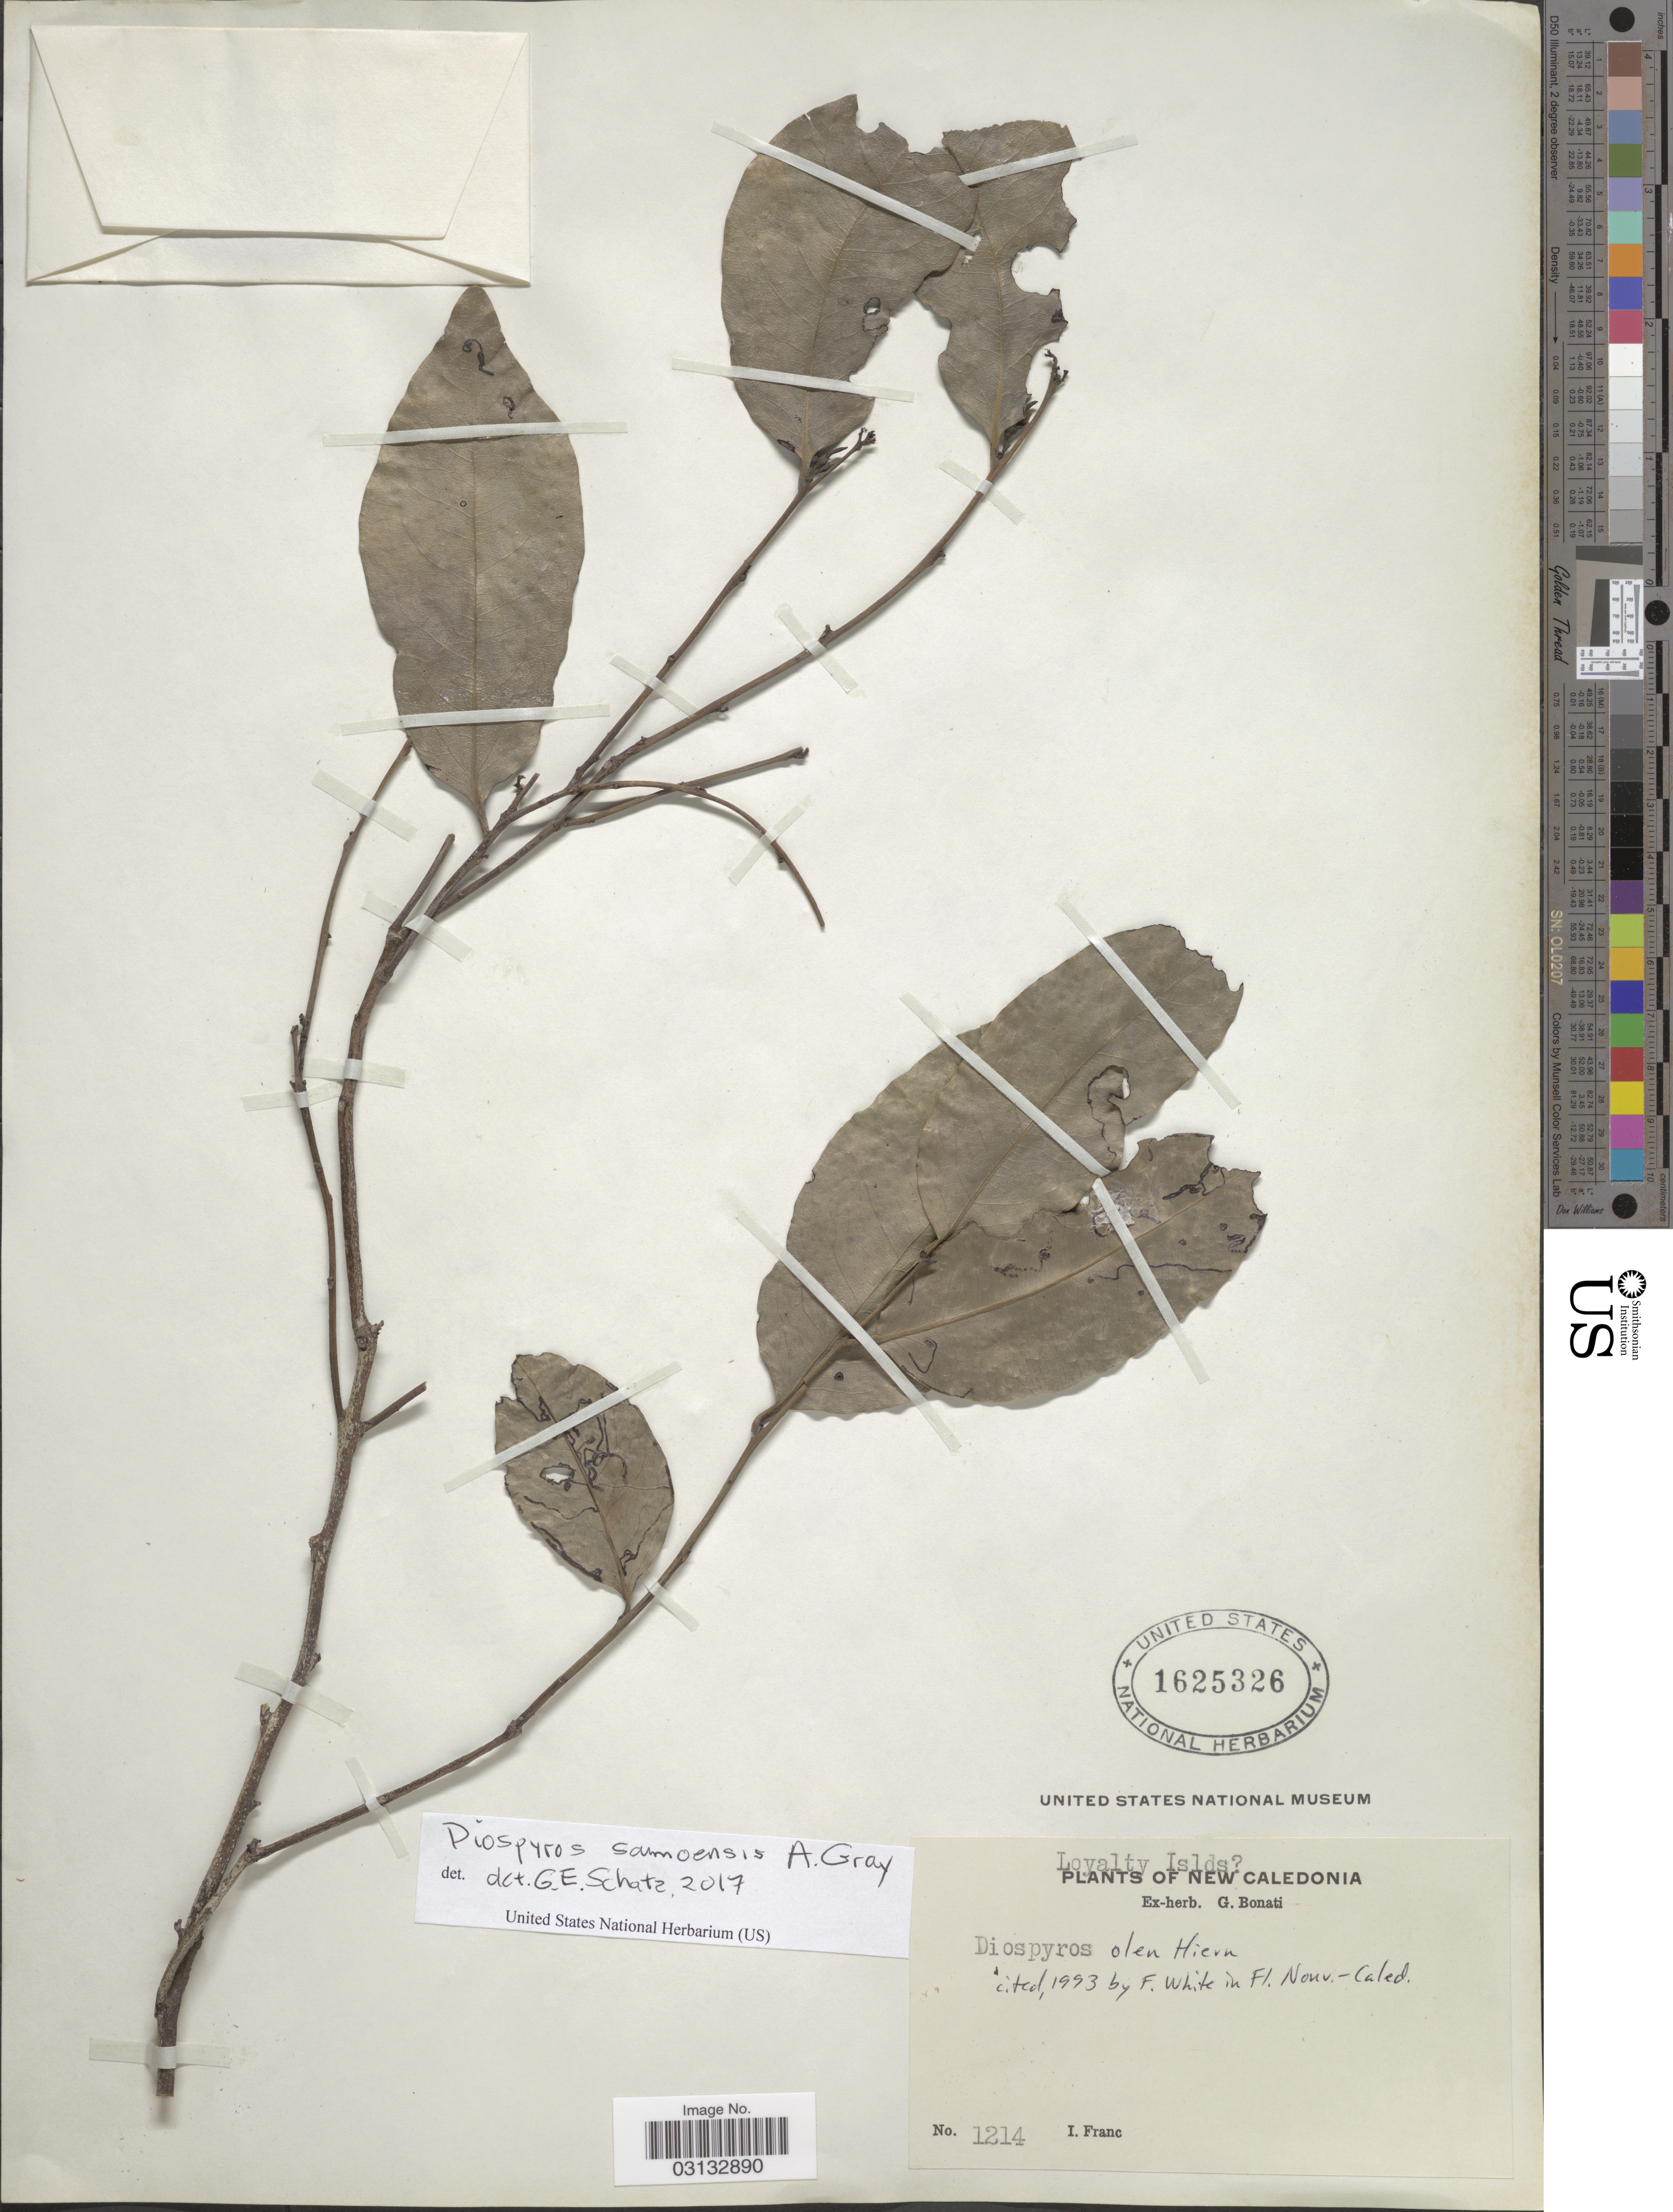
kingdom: Plantae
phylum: Tracheophyta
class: Magnoliopsida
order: Ericales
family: Ebenaceae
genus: Diospyros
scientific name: Diospyros samoensis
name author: A. Gray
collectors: I. Franc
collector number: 1214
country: New Caledonia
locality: Loyalty Islds.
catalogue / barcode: US 1625326